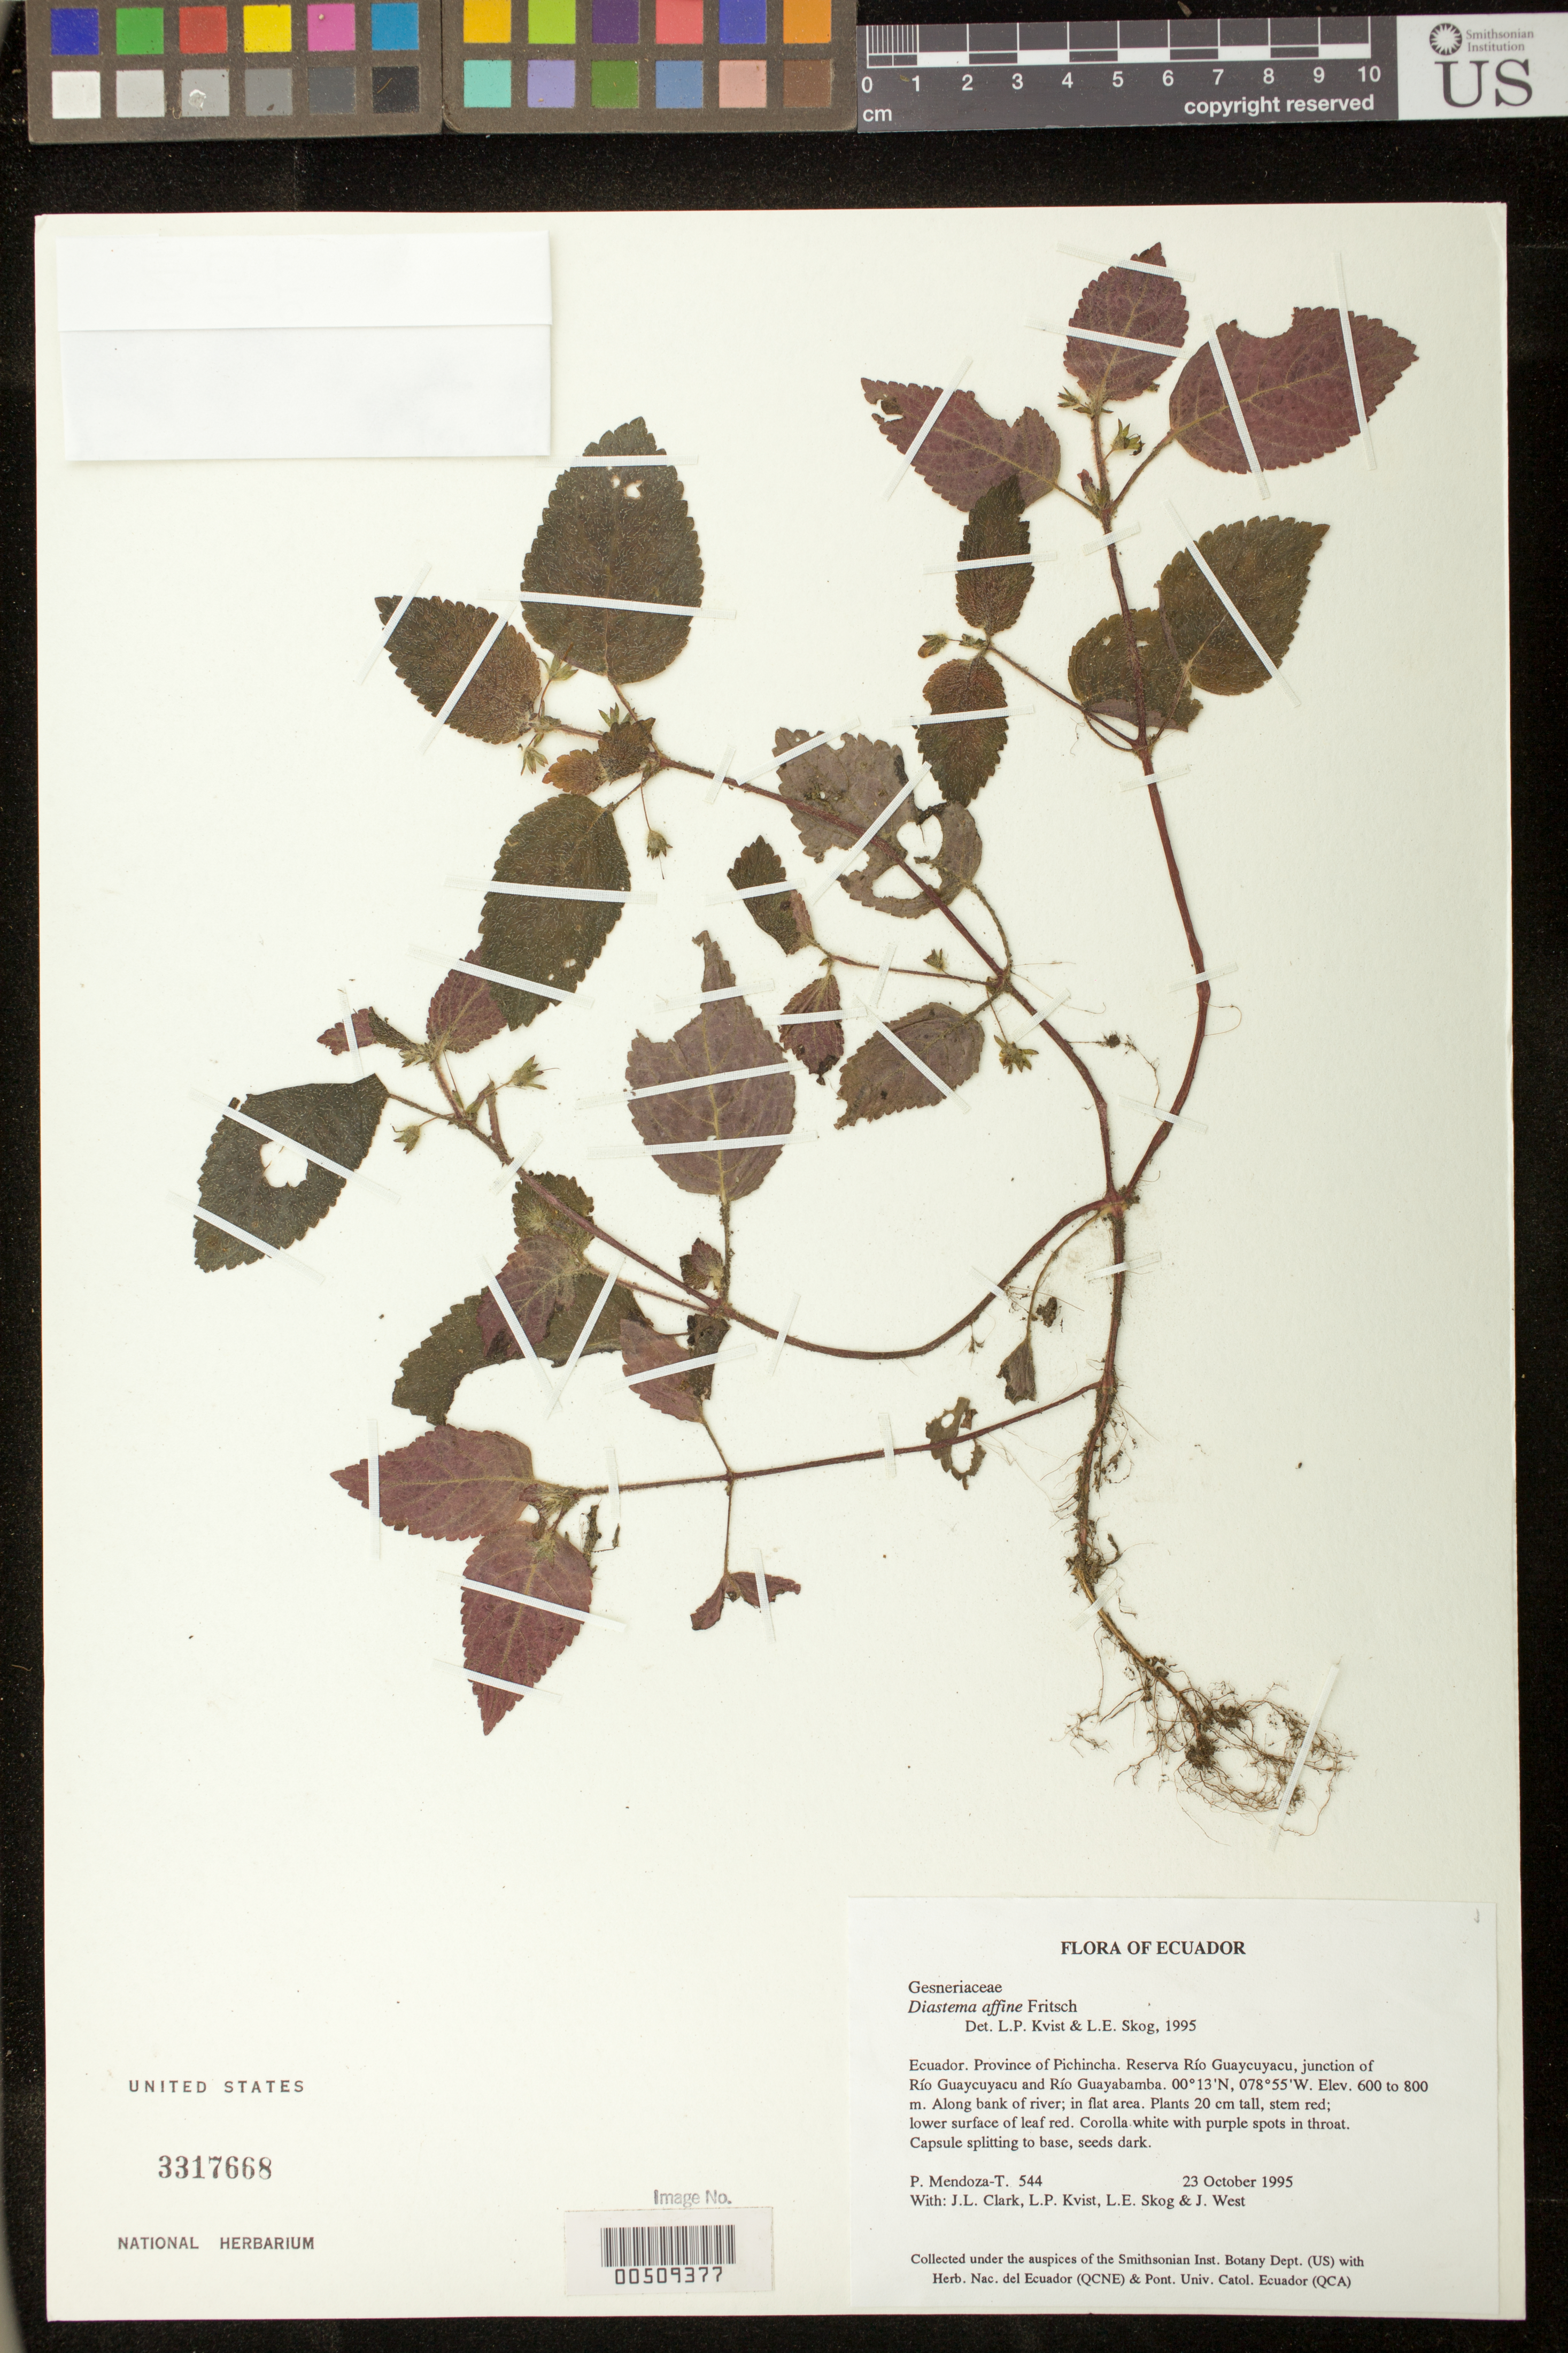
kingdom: Plantae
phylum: Tracheophyta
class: Magnoliopsida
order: Lamiales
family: Gesneriaceae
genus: Diastema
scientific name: Diastema affine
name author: Fritsch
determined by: Skog, Laurence E.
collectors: P. Mendoza-T., J. L. Clark, L. P. Kvist, L. E. Skog & J. West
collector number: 544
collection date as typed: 23 Oct 1995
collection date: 1995-10-23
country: Ecuador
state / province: Pichincha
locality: Reserva Río Guaycuyacu, junction of Río Guaycuyacu and Río Guayabamba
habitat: Along bank of river; in flat area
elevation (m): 600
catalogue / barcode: US 3317668